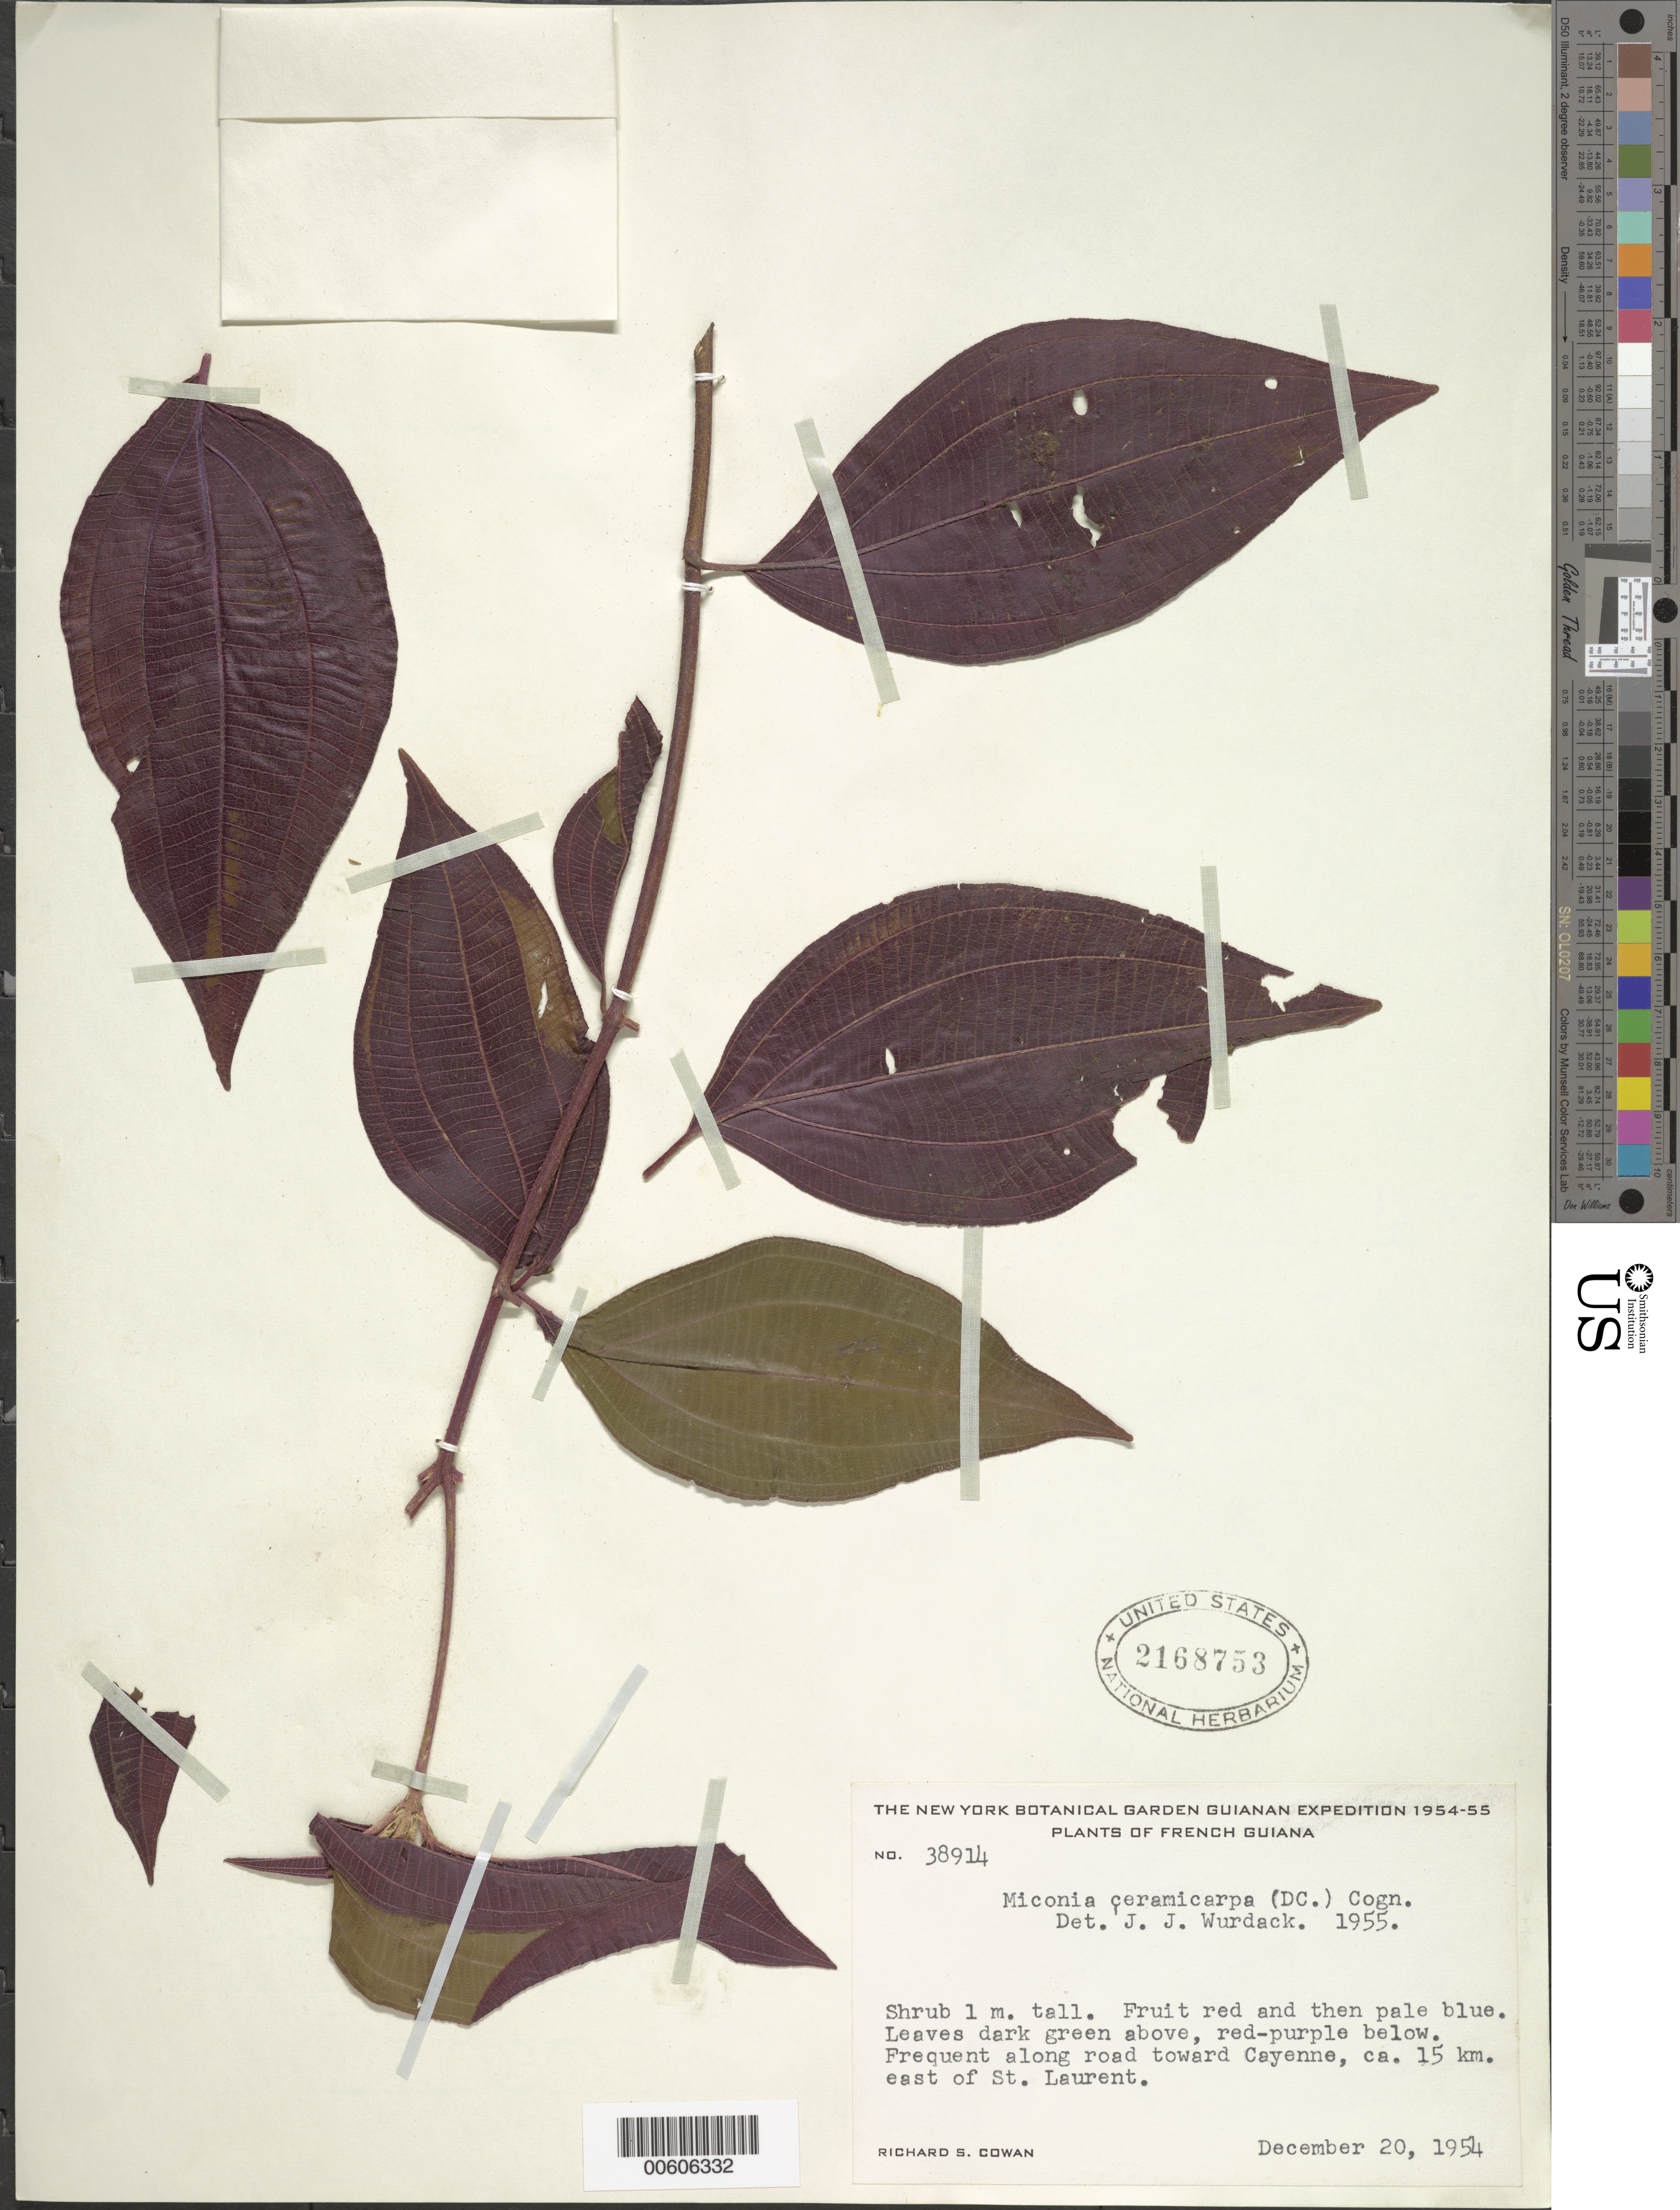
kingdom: Plantae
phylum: Tracheophyta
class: Magnoliopsida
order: Myrtales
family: Melastomataceae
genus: Miconia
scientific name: Miconia ceramicarpa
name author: (DC.) Cogn.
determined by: Wurdack, John J., (US), US (UNITED STATES)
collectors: R. S. Cowan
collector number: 38914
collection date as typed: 20-Dec-54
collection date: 1954-12-20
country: French Guiana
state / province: Cayenne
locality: Cayenne, vic.; 15 km east of St. Laurent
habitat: Along road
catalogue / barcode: US 2168753